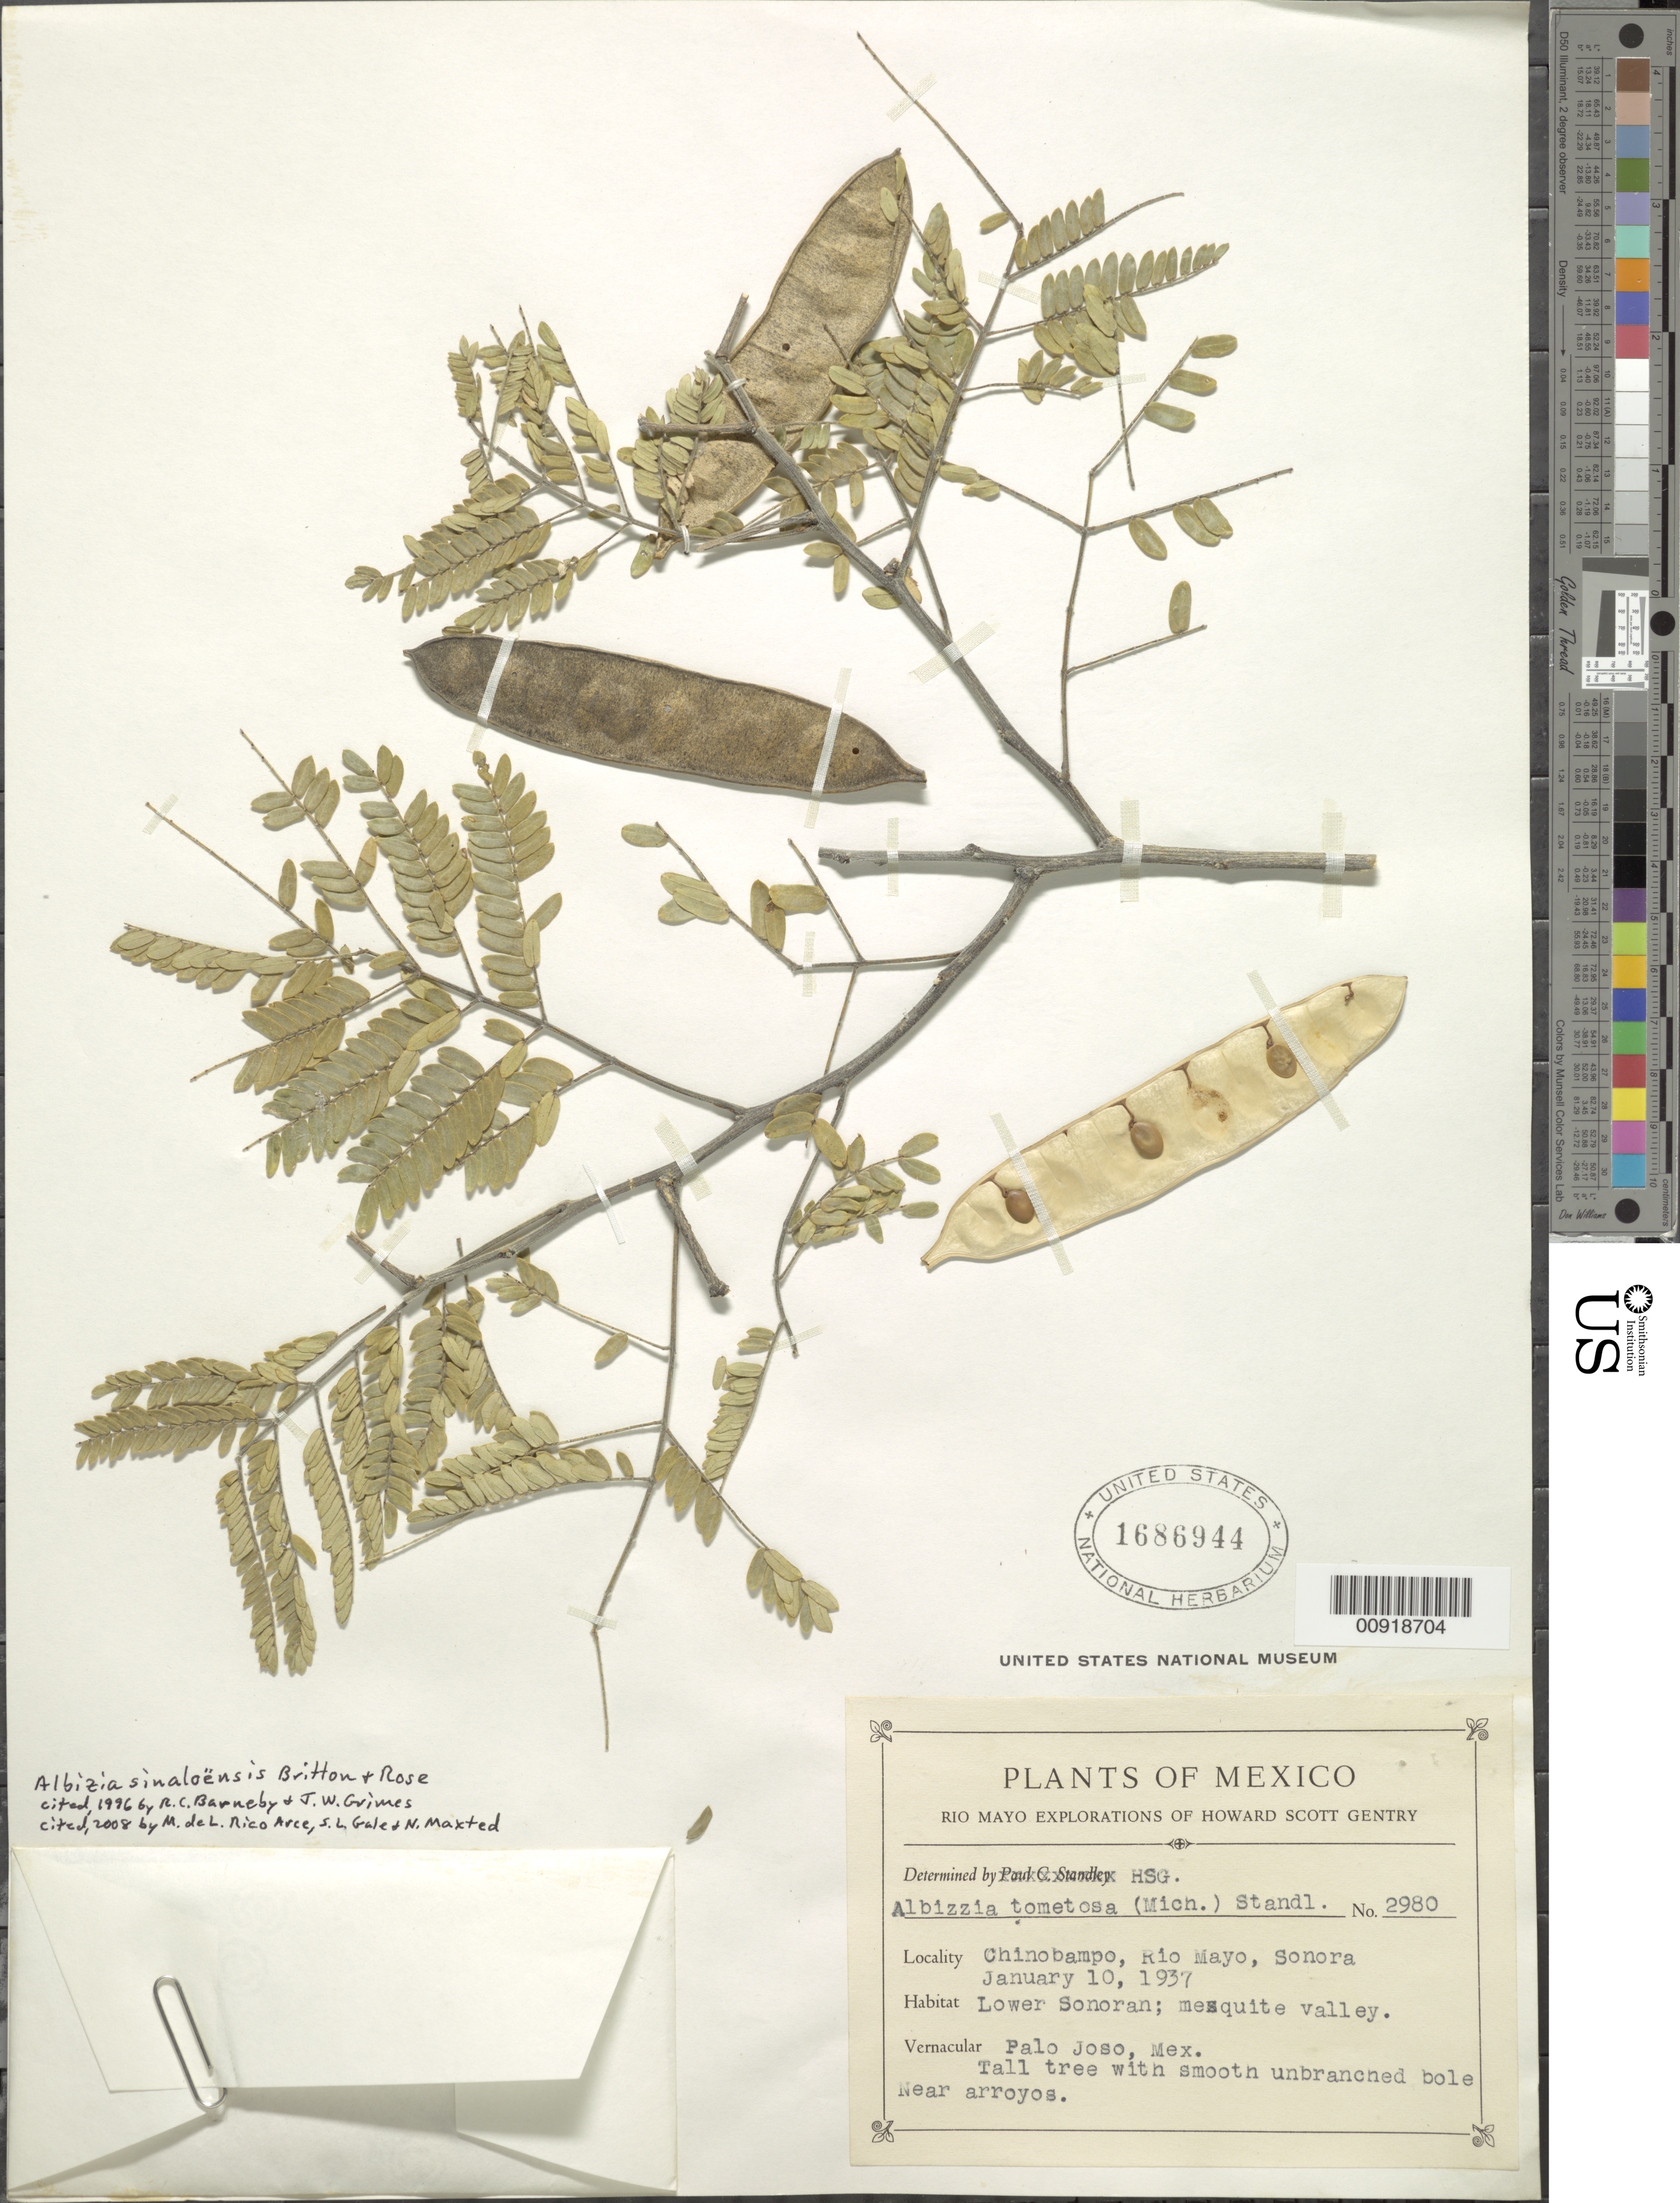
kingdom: Plantae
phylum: Tracheophyta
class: Magnoliopsida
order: Fabales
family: Fabaceae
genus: Pseudalbizzia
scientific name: Pseudalbizzia sinaloensis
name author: (Britton & Rose) Koenen & Duno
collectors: H. S. Gentry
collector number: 2980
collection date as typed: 10 Jan 1937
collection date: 1937-01-10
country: Mexico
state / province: Sonora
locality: Chinobampo, Río Mayo, Sonora.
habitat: Near arroyos. Lower Sonoran; mesquite valley.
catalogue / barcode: US 1686944